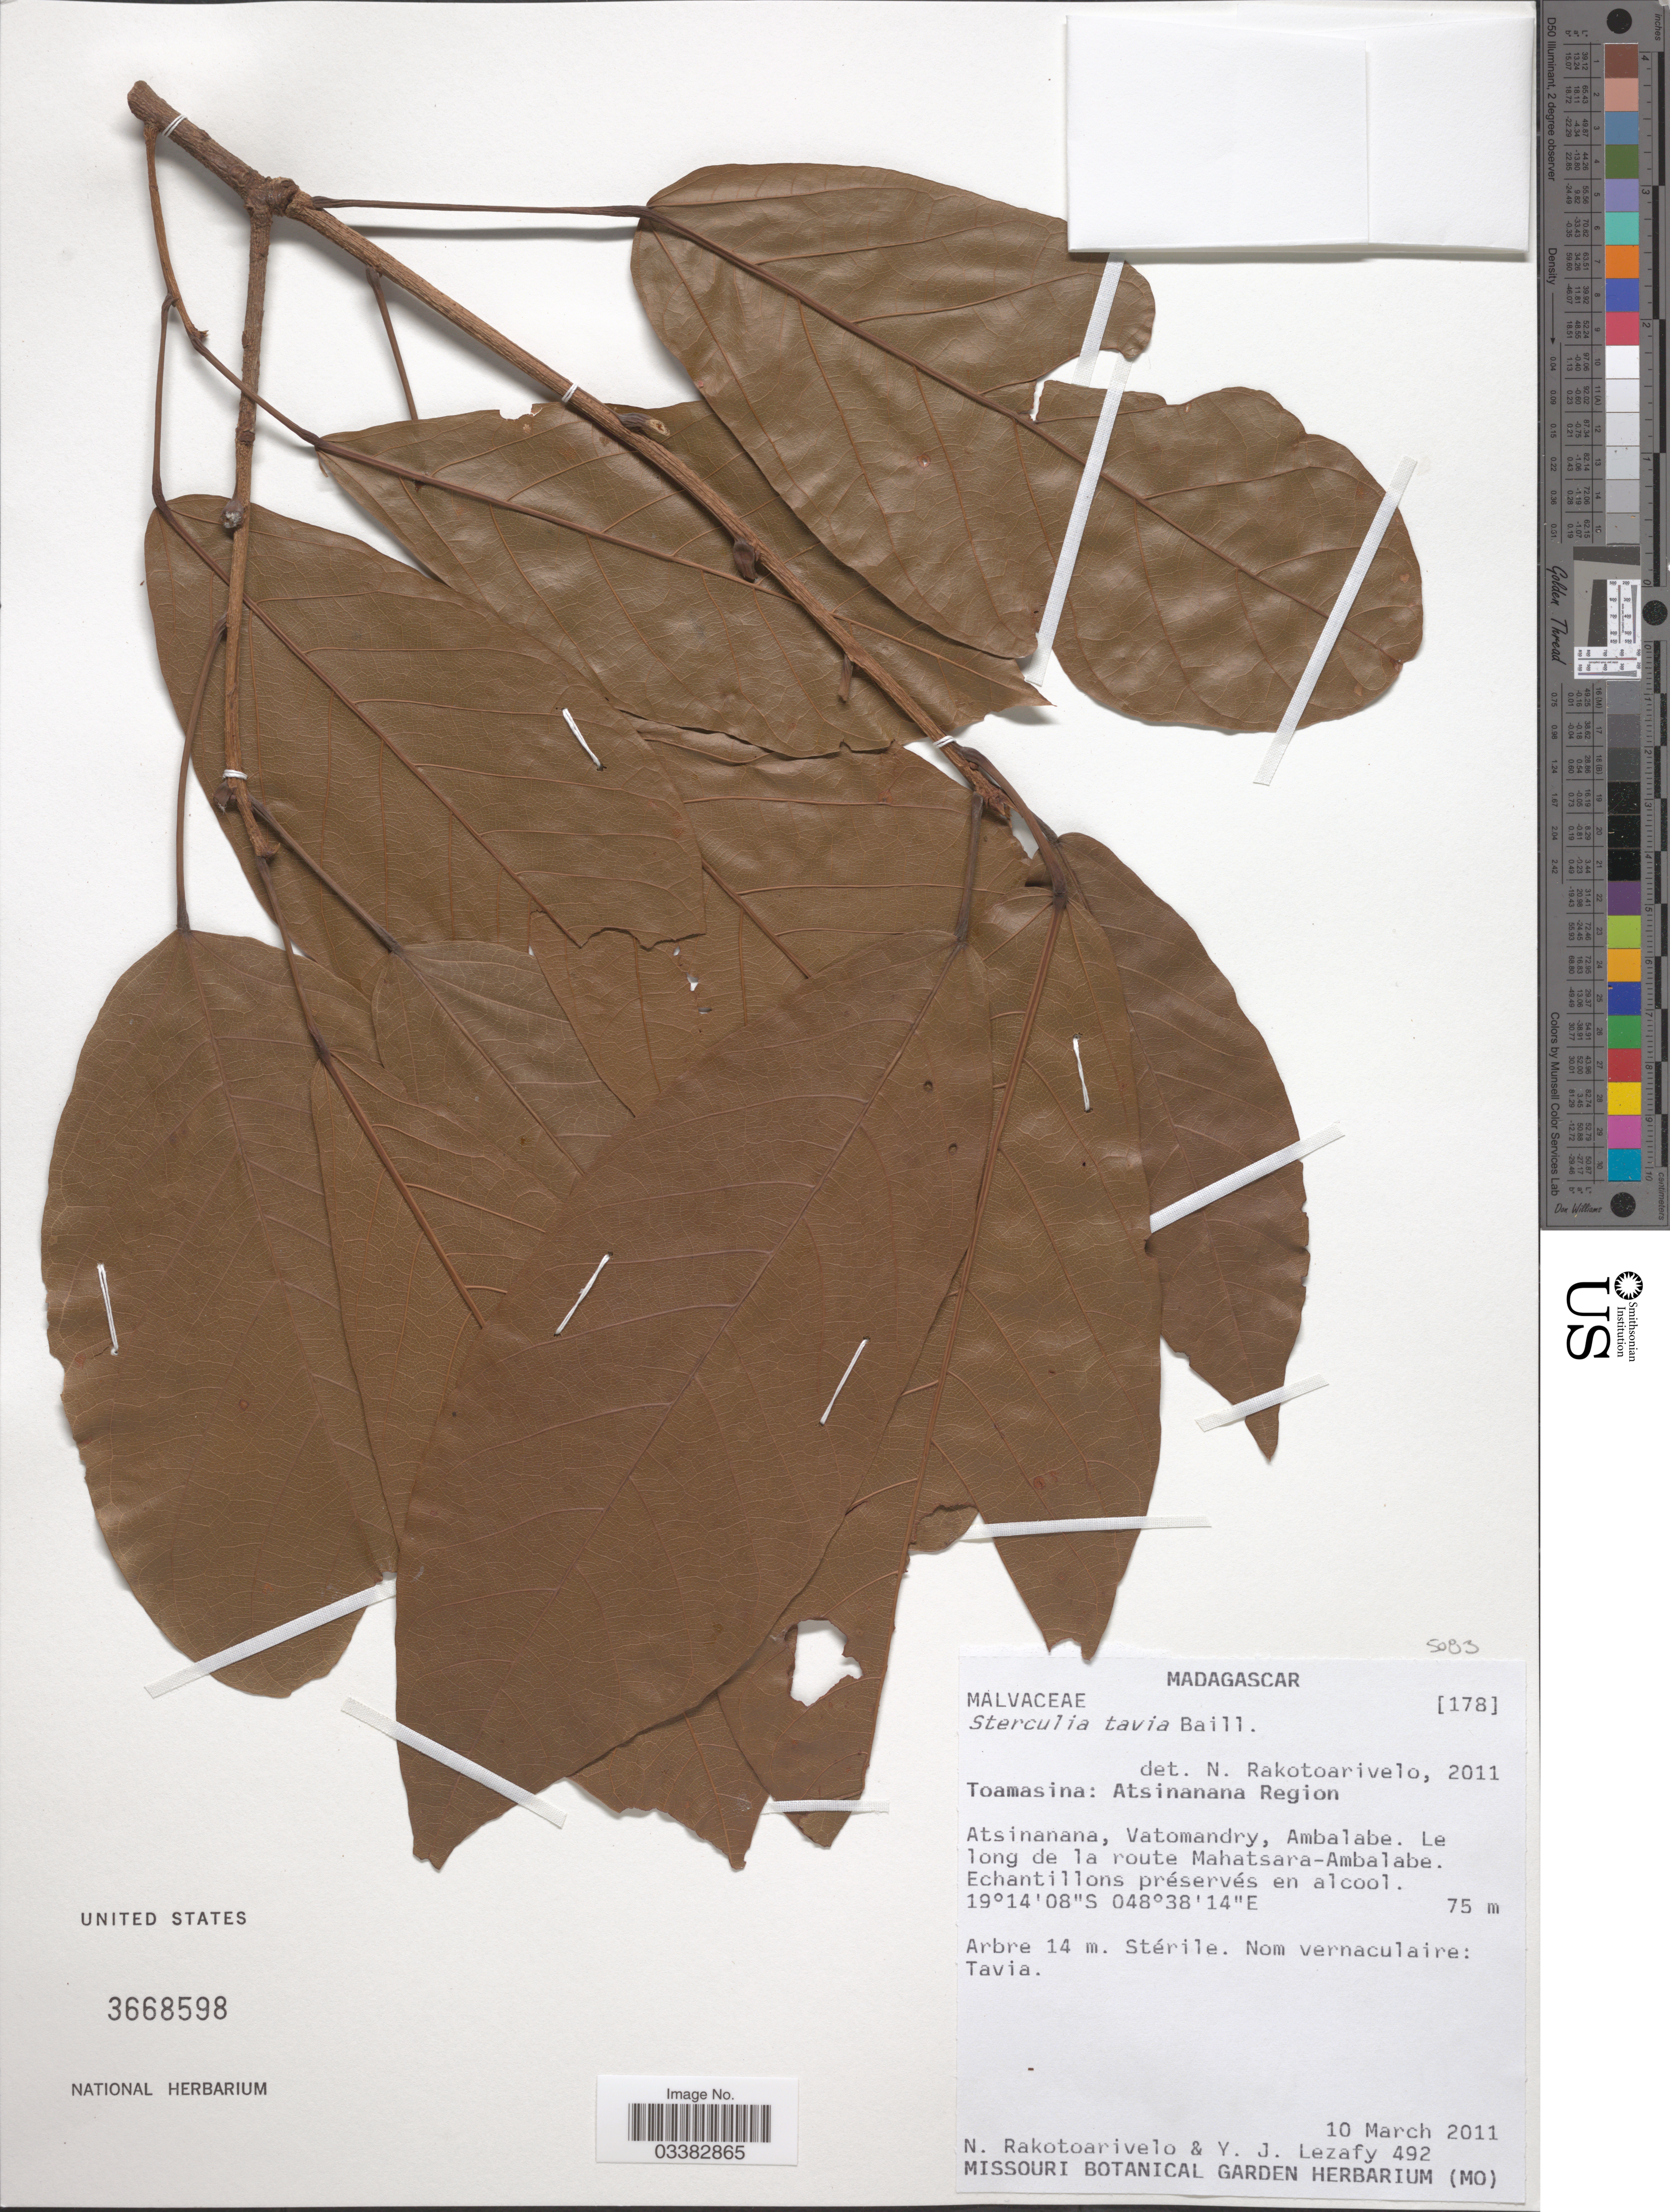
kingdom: Plantae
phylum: Tracheophyta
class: Magnoliopsida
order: Malvales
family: Malvaceae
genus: Sterculia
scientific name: Sterculia tavia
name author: Baill.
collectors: N. Rakotoarivelo & Y. Lezafy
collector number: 492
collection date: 2011-03-10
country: Madagascar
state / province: Atsinanana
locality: Atsinanana Region. Atsinanana, Vatomandry, Ambalabe. Le long de la route Mahatsara-Ambalabe.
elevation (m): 75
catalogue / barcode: US 3668598